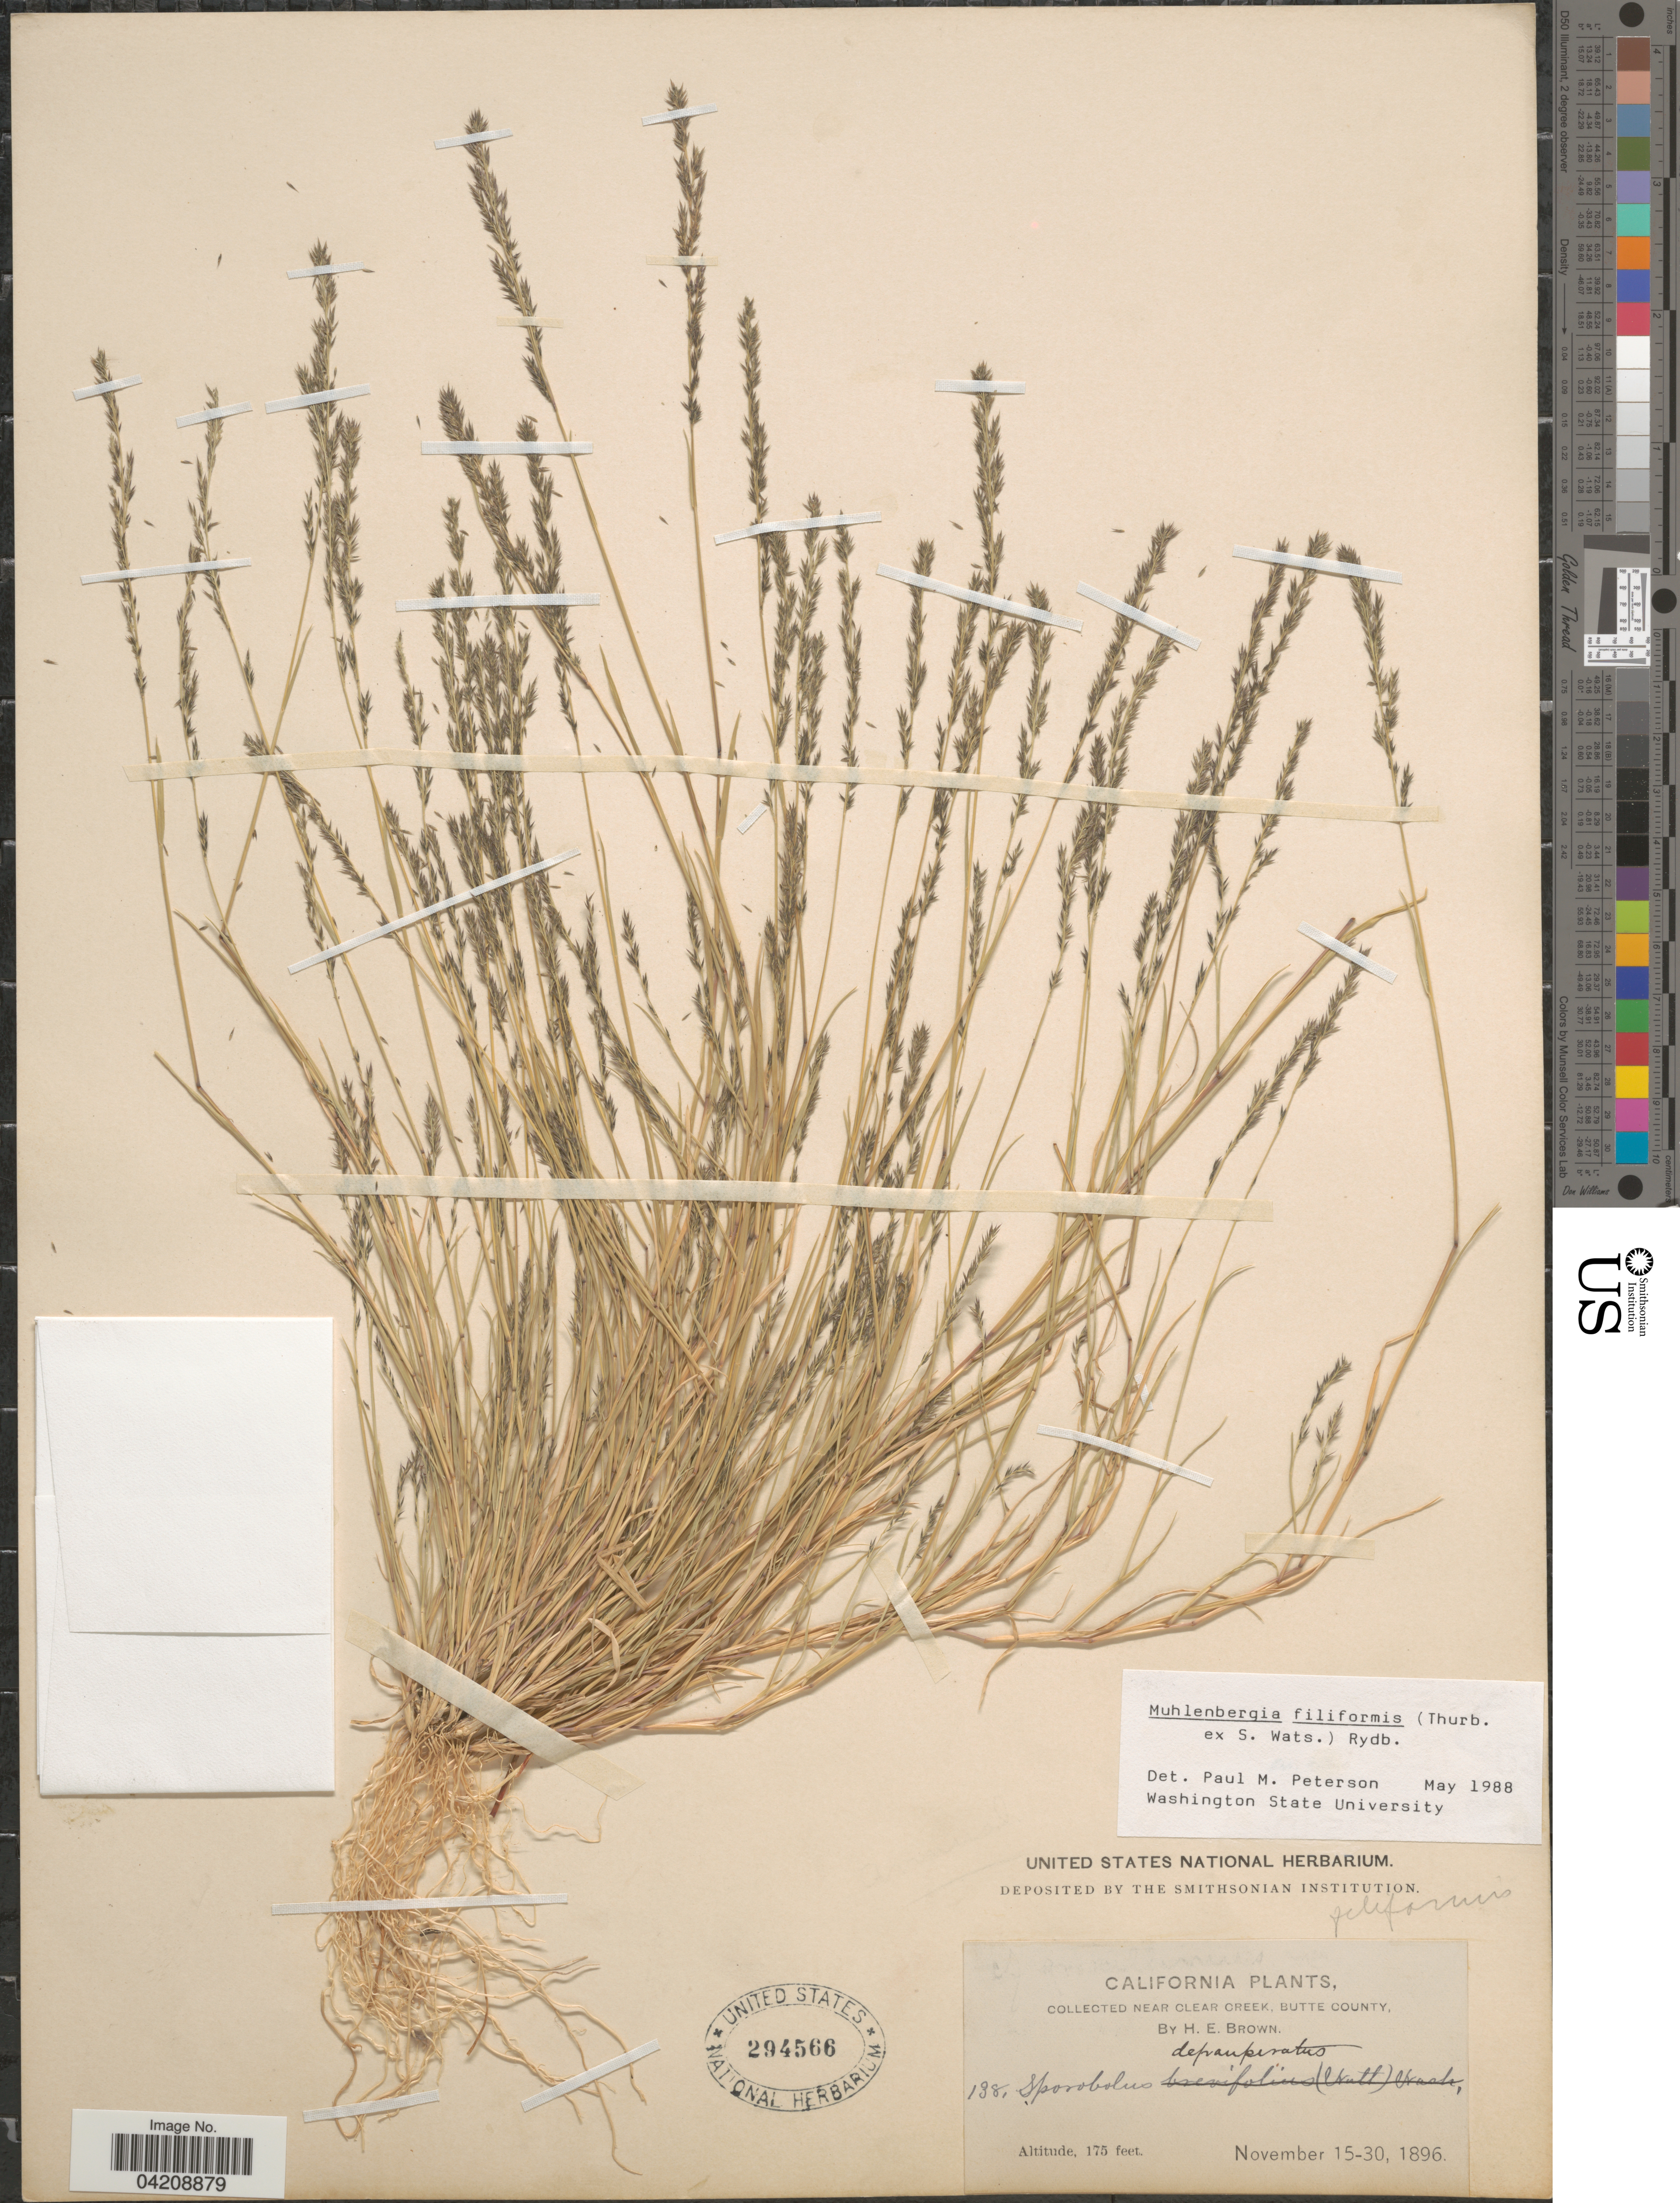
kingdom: Plantae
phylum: Tracheophyta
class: Liliopsida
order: Poales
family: Poaceae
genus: Muhlenbergia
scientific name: Muhlenbergia filiformis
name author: (Thurb. ex S. Watson) Rydb.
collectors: H. E. Brown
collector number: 138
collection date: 1896-11-15/1896-11-30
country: United States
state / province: California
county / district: Butte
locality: Near Cleark Creek, Butte County.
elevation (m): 53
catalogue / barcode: US 294566